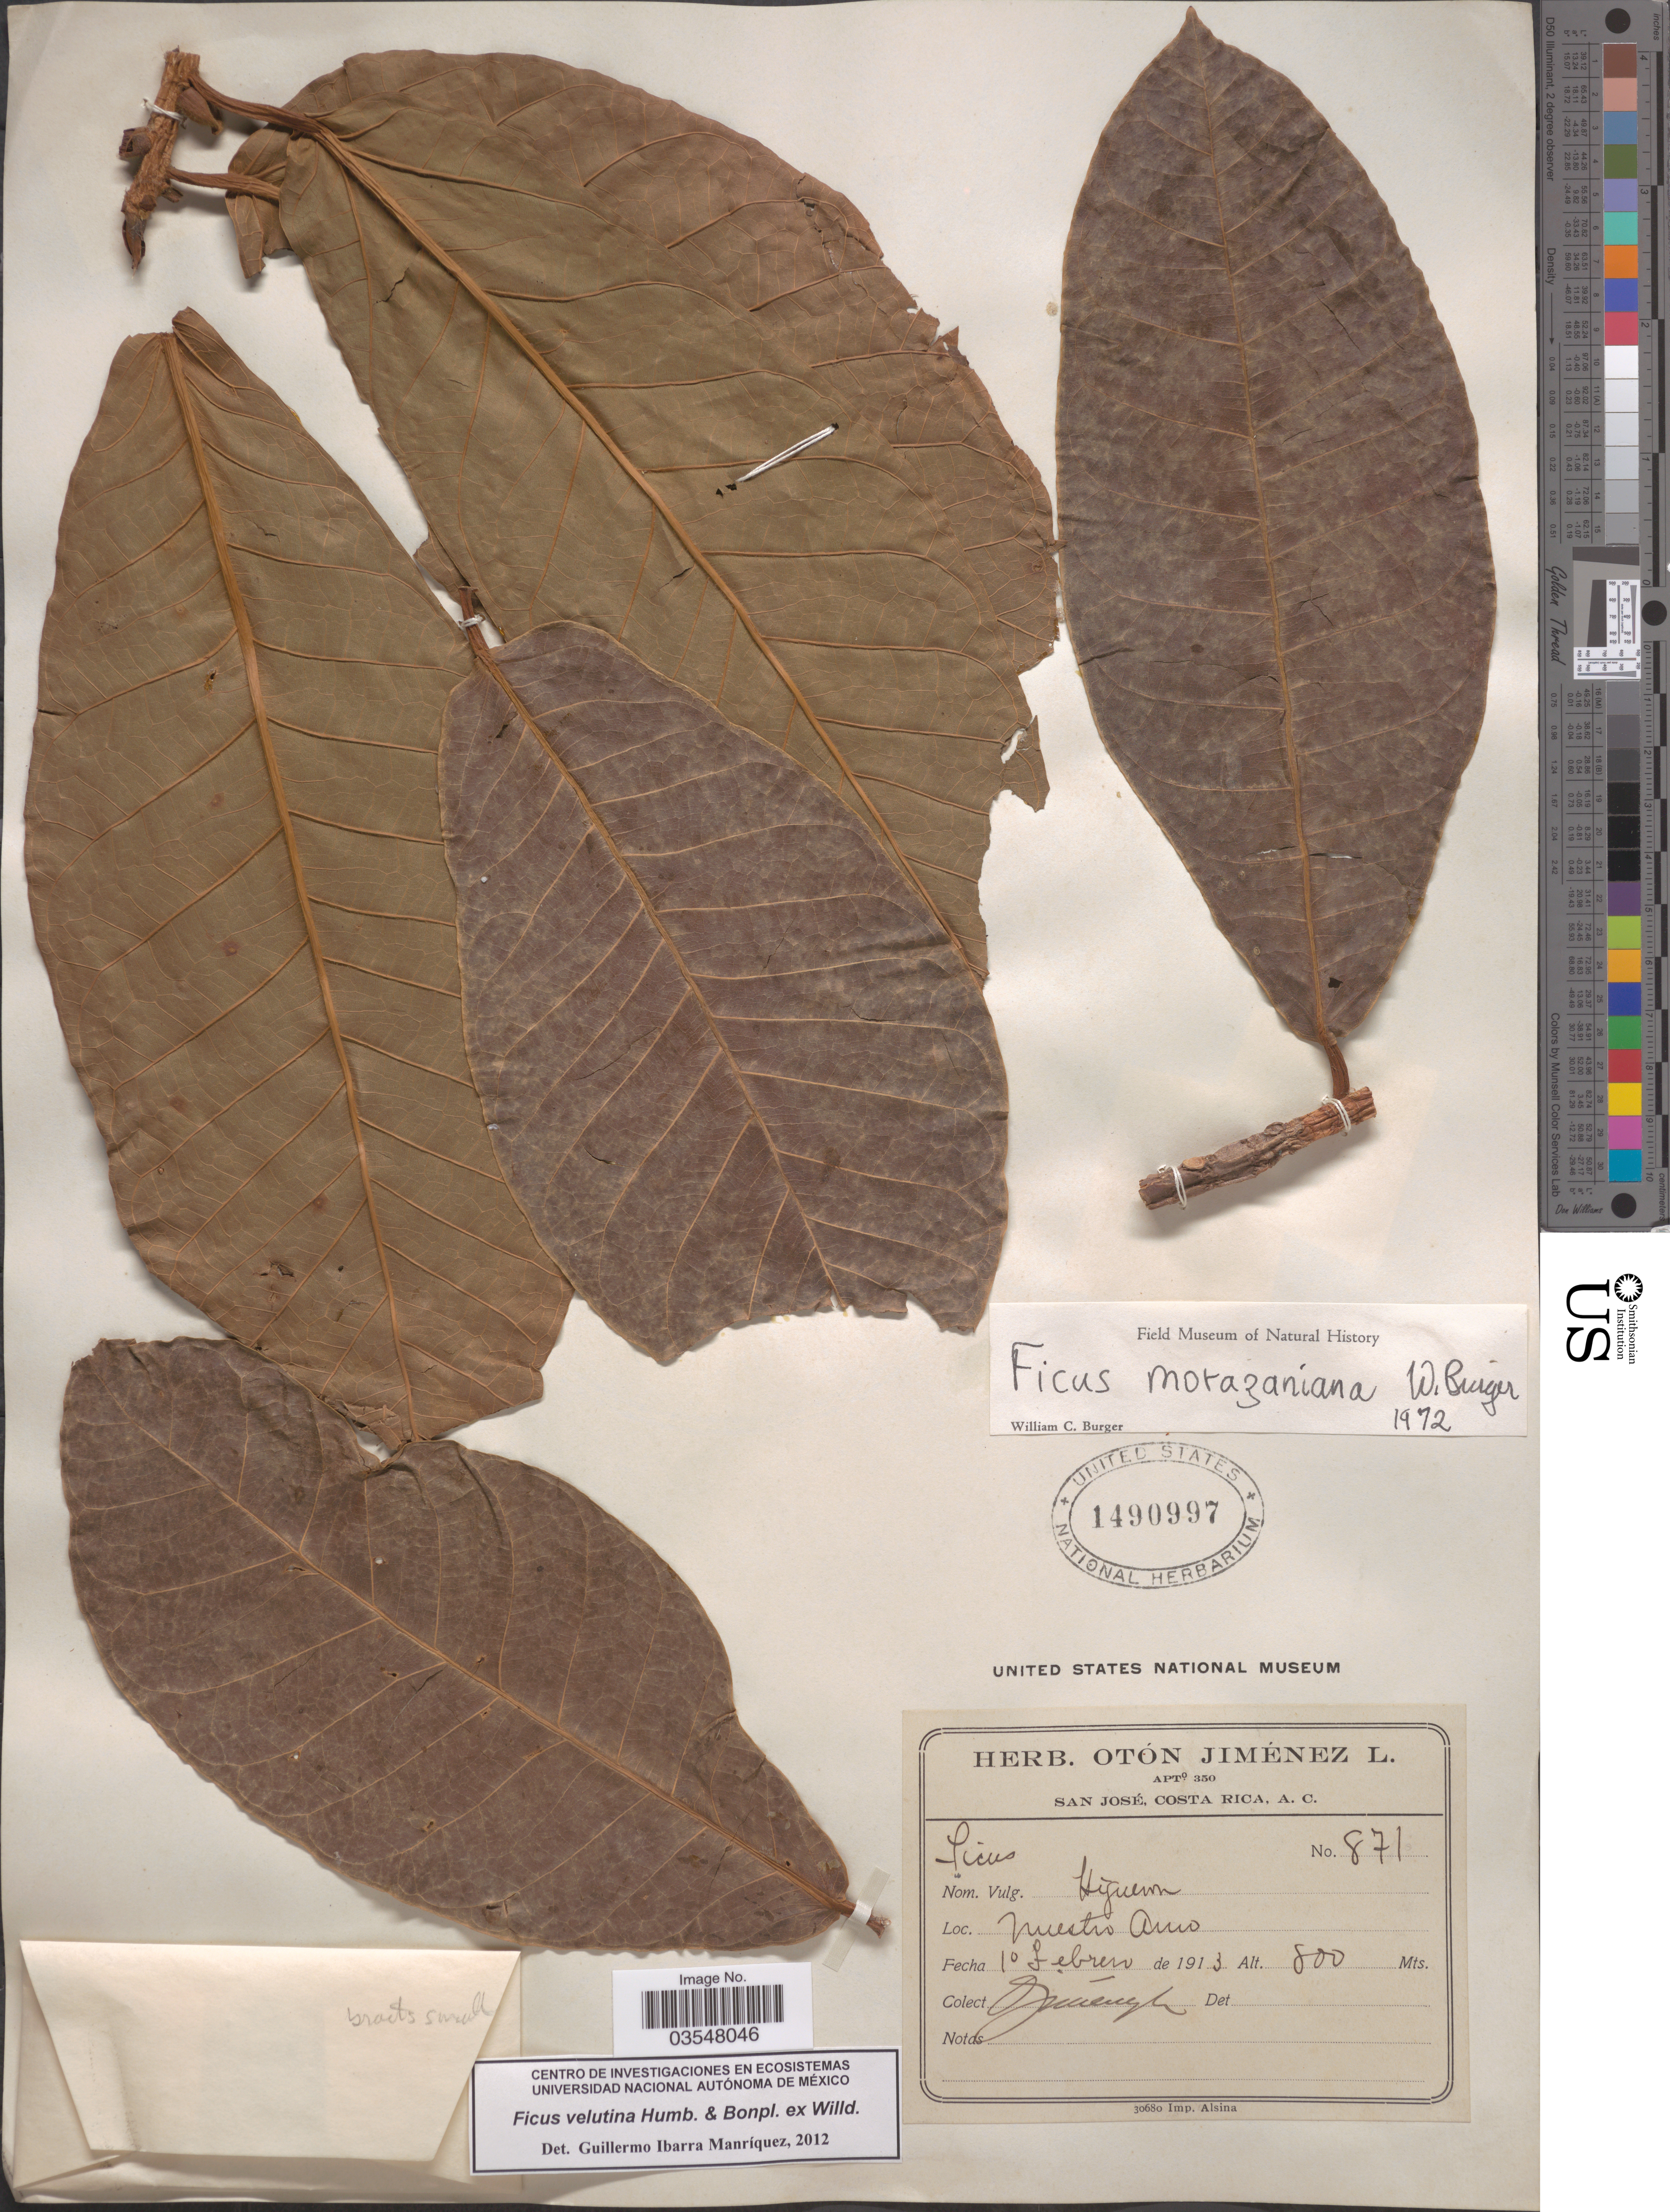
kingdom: Plantae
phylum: Tracheophyta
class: Magnoliopsida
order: Rosales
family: Moraceae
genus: Ficus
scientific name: Ficus velutina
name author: Humb. & Bonpl. ex Willd.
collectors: O. Jimenez L.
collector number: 871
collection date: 1913-02-10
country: Costa Rica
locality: Nuestro Amo.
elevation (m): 800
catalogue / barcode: US 1490997